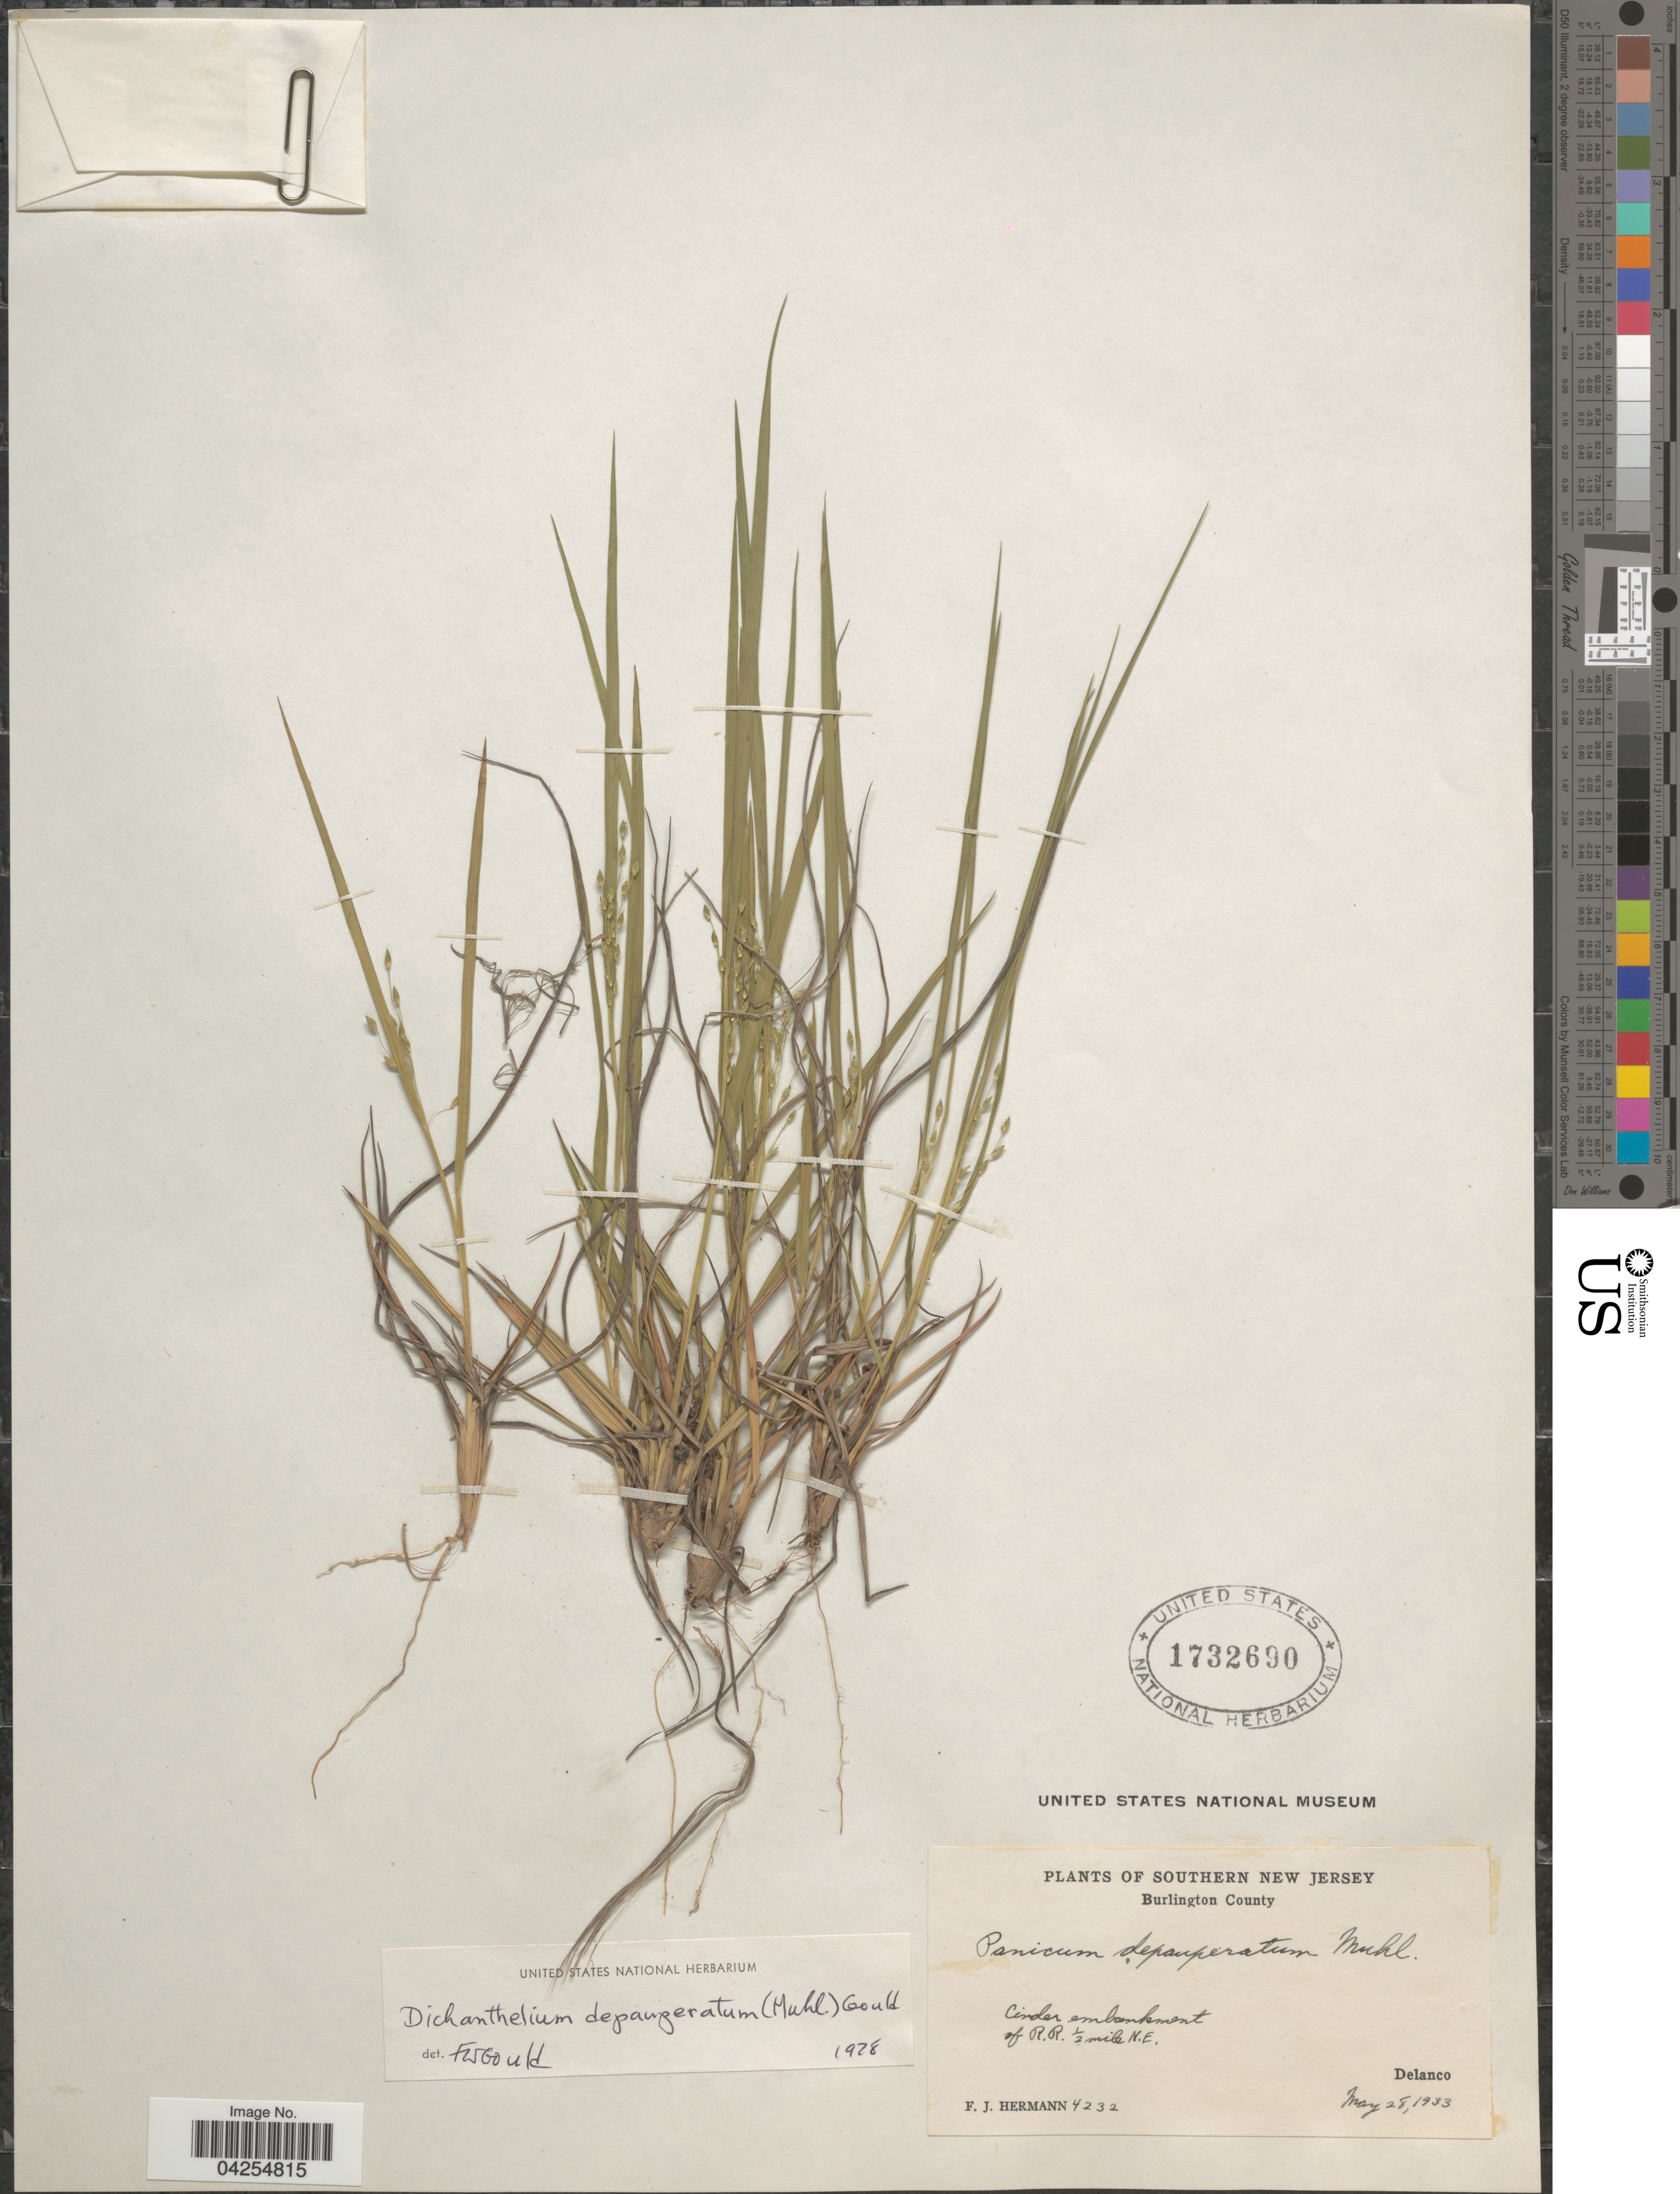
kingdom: Plantae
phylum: Tracheophyta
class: Liliopsida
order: Poales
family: Poaceae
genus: Dichanthelium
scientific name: Dichanthelium depauperatum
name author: (Muhl.) Gould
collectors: F. J. Hermann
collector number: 4232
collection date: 1933-05-28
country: United States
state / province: New Jersey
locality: Southern New Jersey. Burlington County. Cinder embankment of R.R. ½ mile N.E. Delanco.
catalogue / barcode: US 1732690